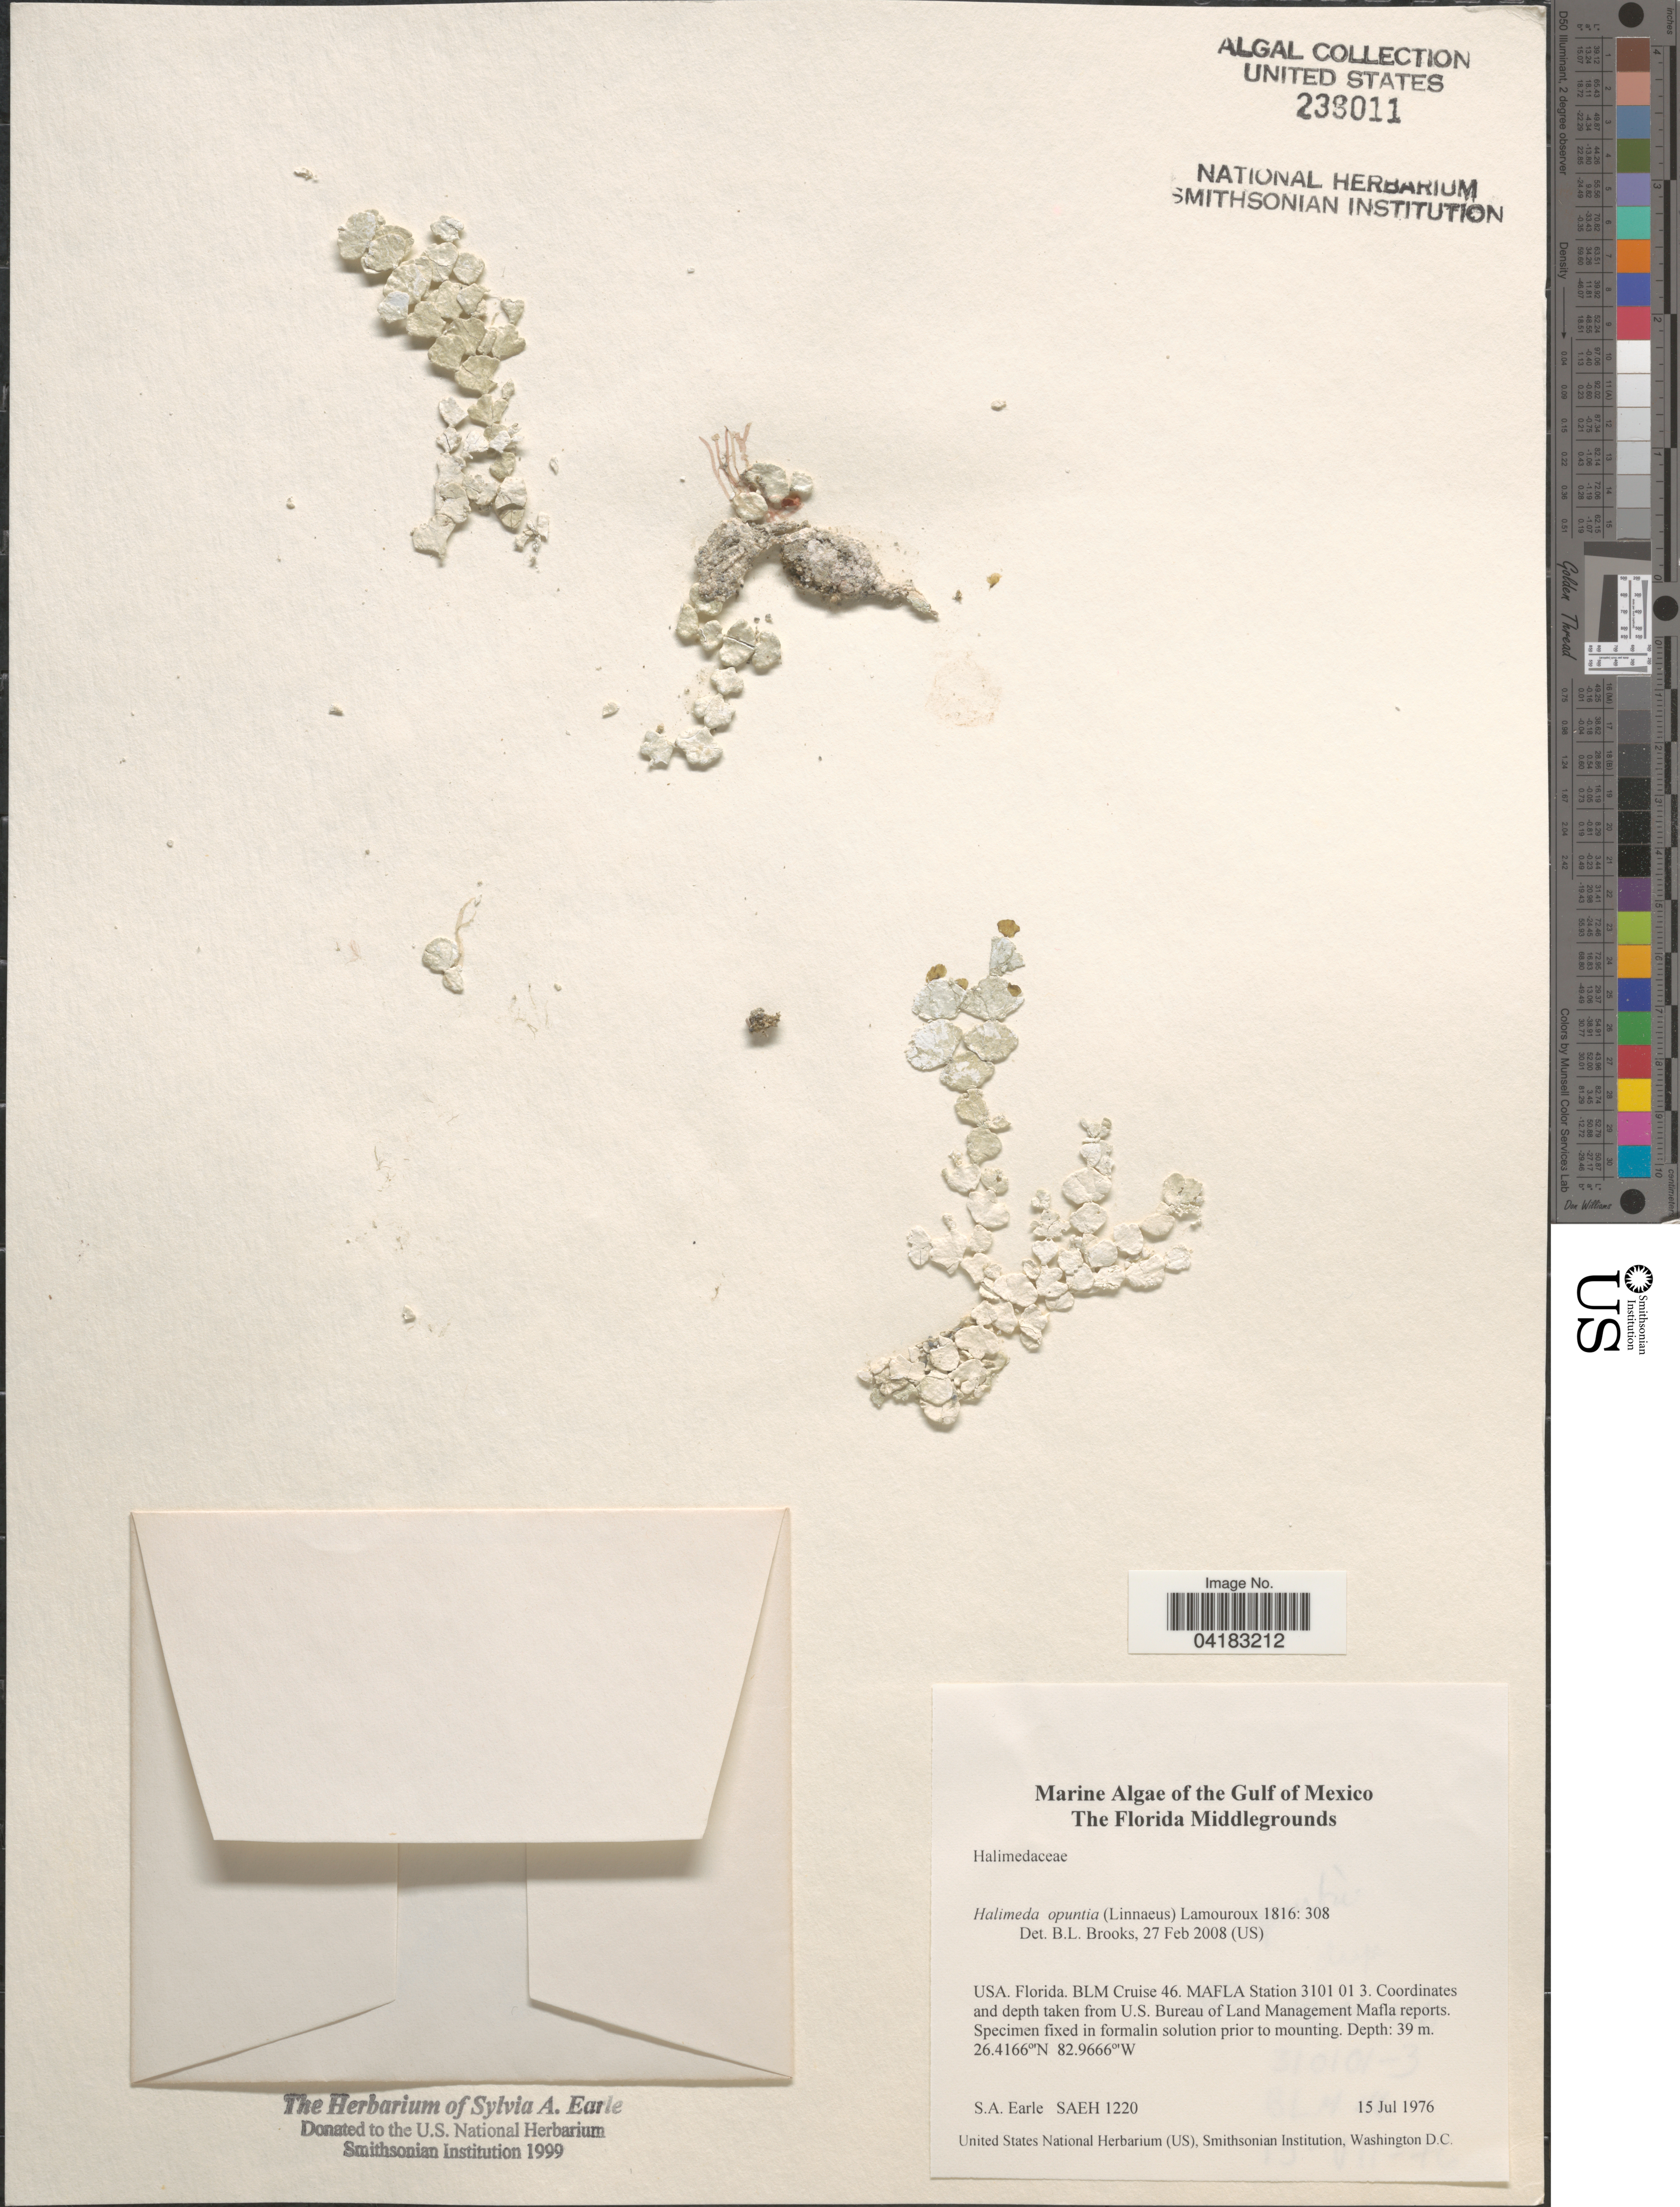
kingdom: Plantae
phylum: Chlorophyta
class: Ulvophyceae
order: Bryopsidales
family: Halimedaceae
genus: Halimeda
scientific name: Halimeda opuntia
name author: (L.) J.V.Lamouroux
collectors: S. A. Earle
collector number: SAEH1220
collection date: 1976-07-15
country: United States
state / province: Florida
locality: Gulf of Mexico. The Florida Middlegrounds. BLM Cruise 46. MAFLA Station 3101 01 3.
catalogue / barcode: US 238011